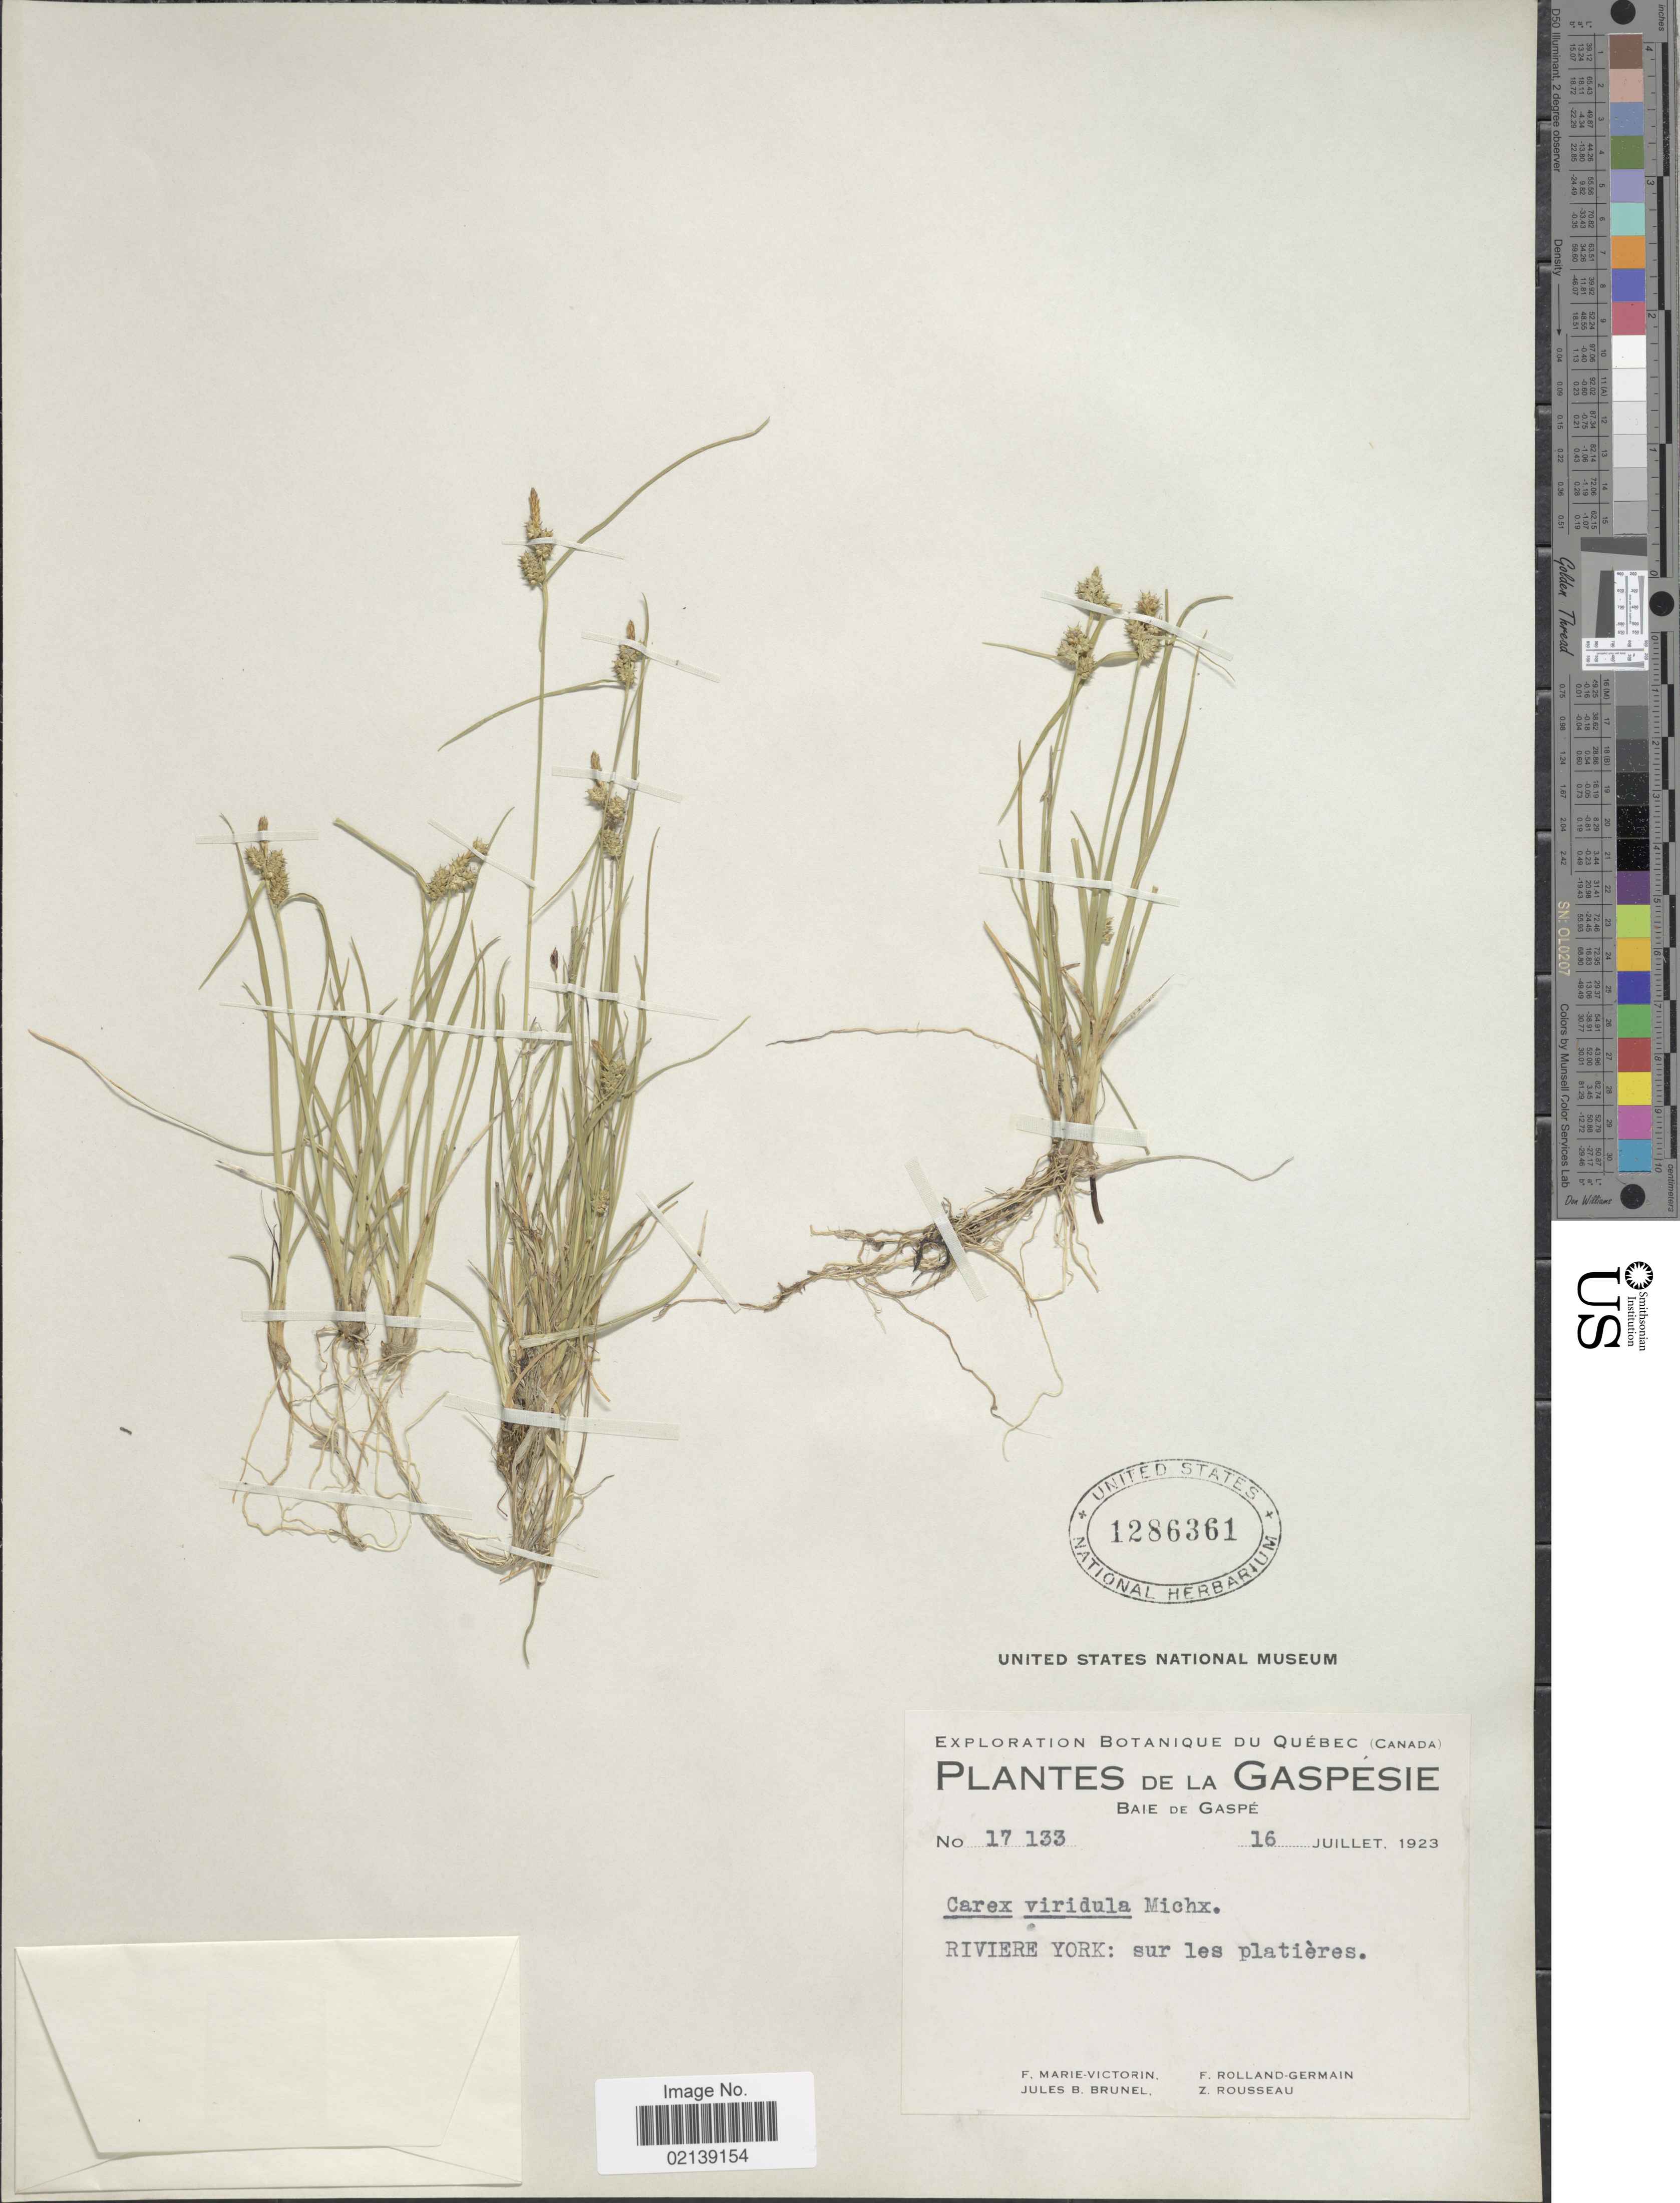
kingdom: Plantae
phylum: Tracheophyta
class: Liliopsida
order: Poales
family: Cyperaceae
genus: Carex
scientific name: Carex oederi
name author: Retz.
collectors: F. Marie-Victorin, J. Brunel, Rolland-Germain & Z. Rousseau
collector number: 17133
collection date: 1923-07-16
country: Canada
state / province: Quebec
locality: Botanique du Quebec, de La Gaspesie, Baie de Gaspe, Riviere York: sur les platieres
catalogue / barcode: US 1286361